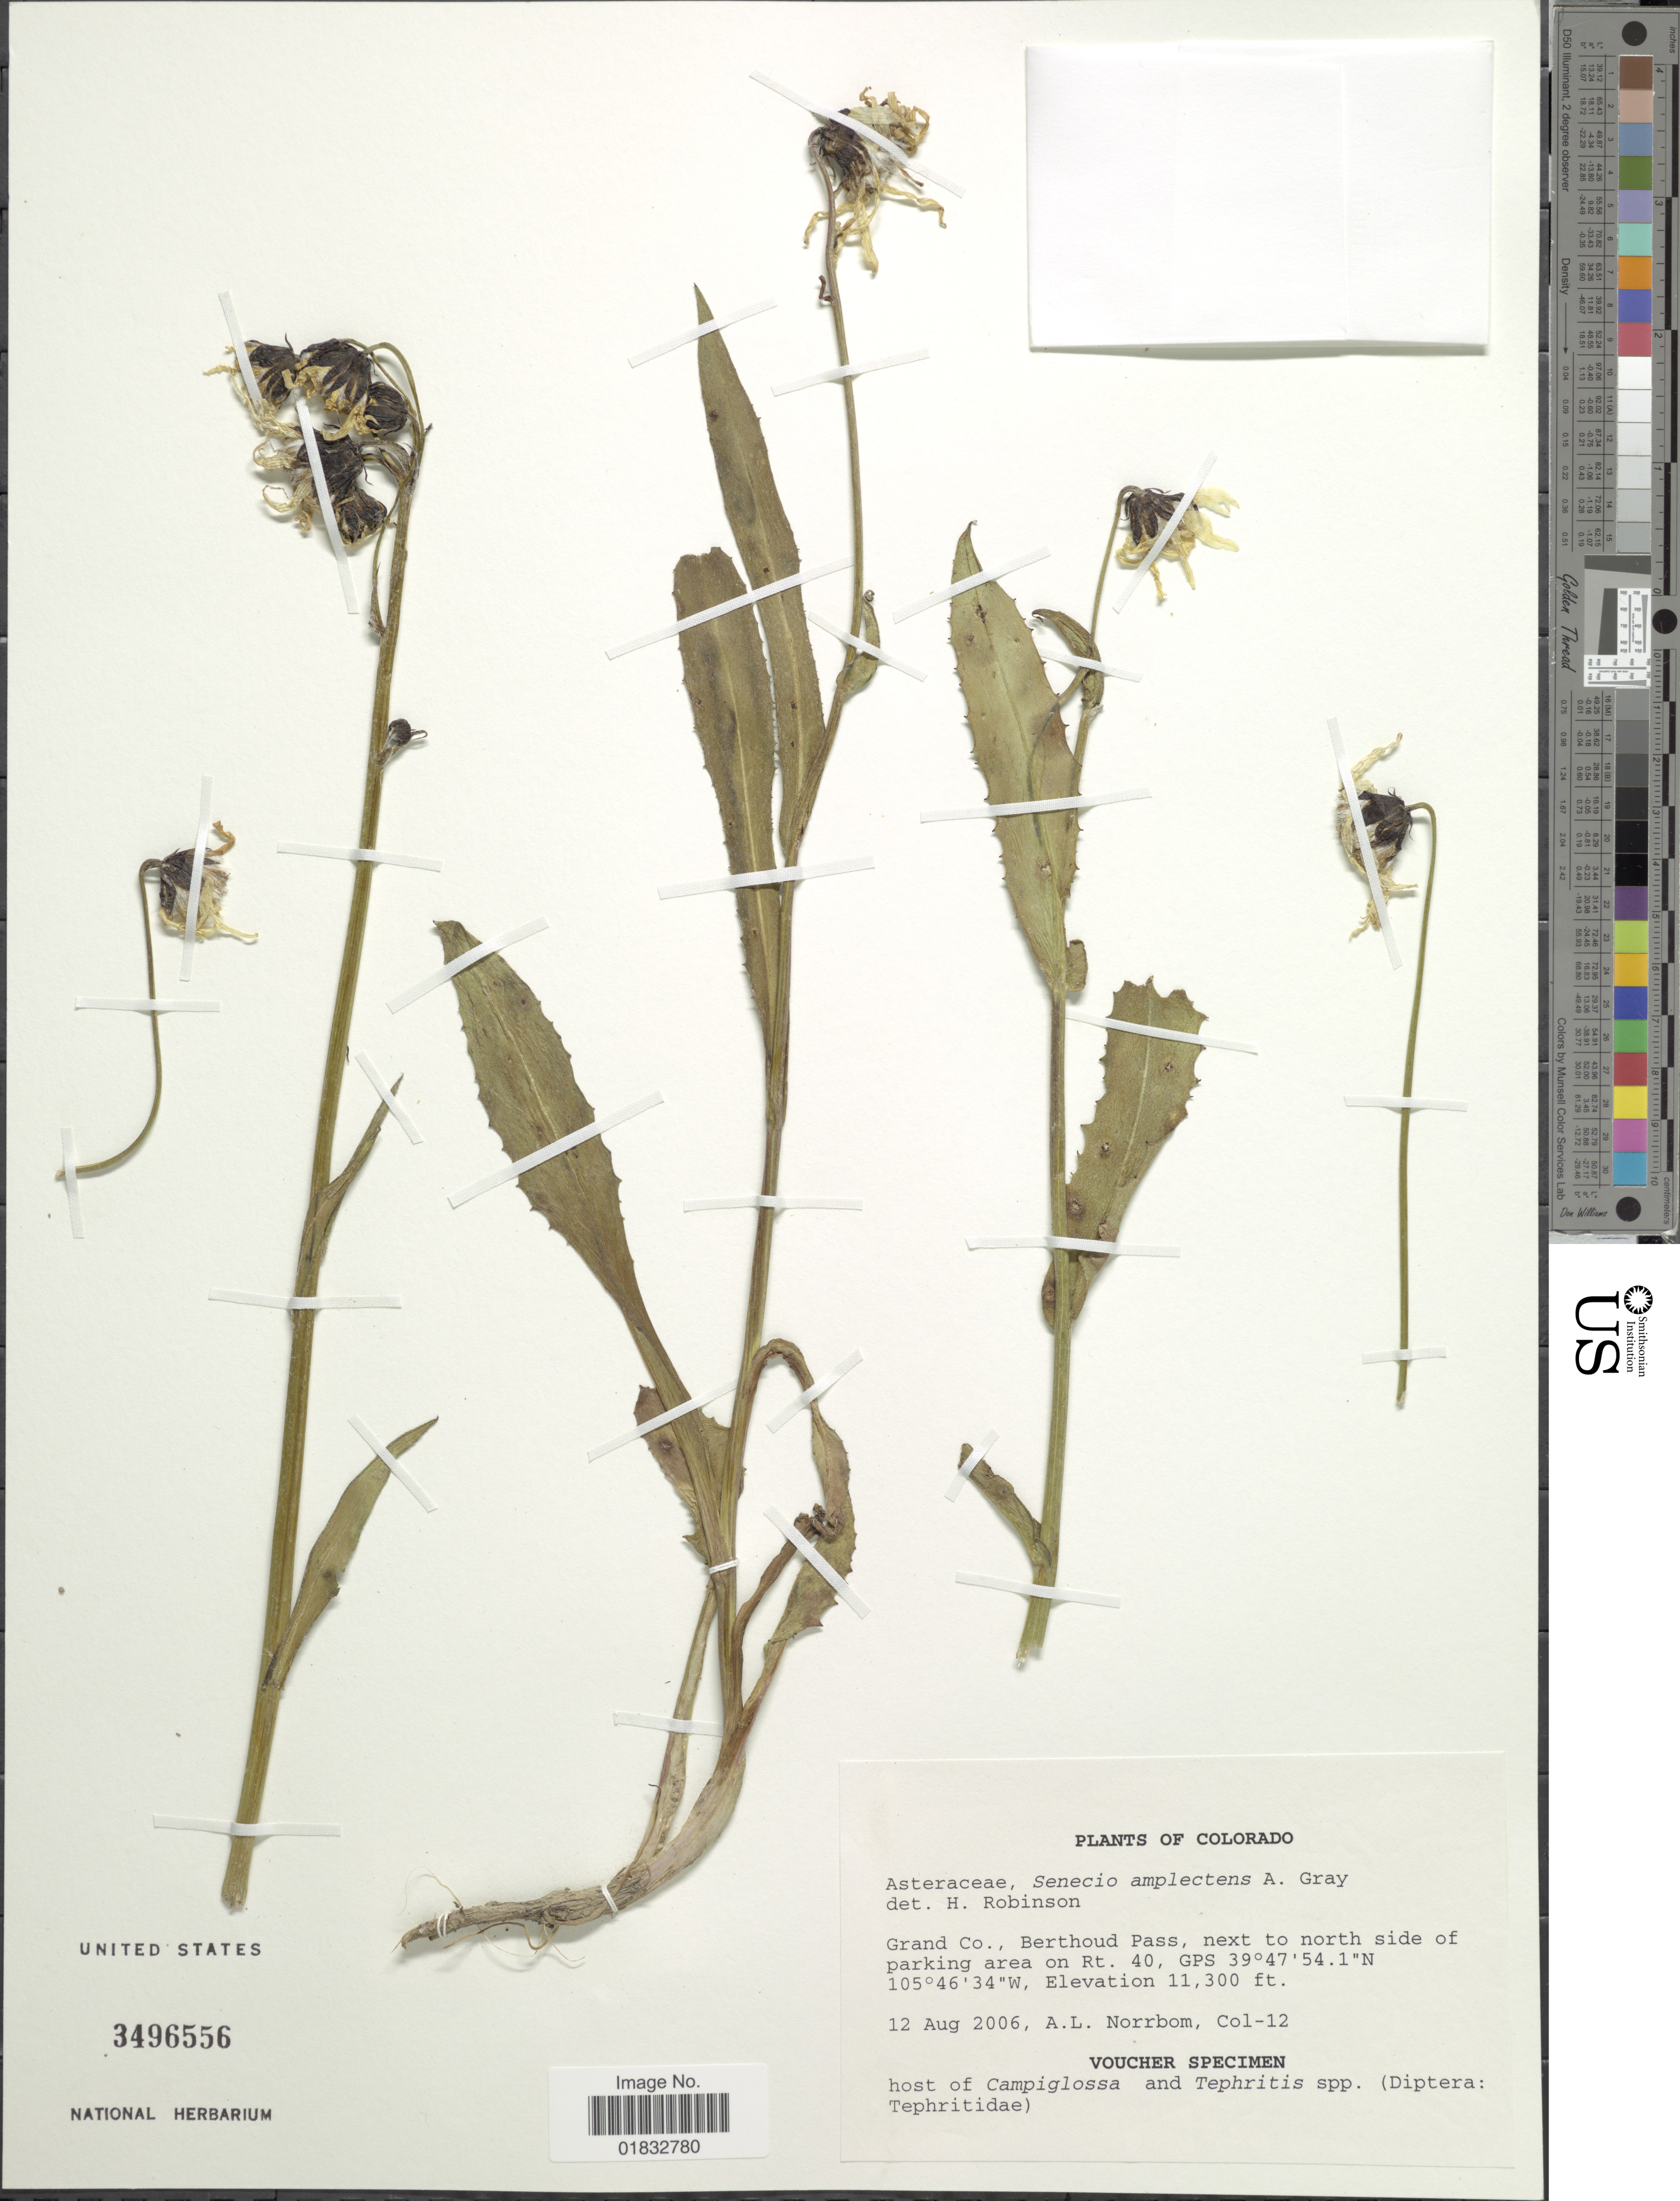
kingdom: Plantae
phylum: Tracheophyta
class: Magnoliopsida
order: Asterales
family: Asteraceae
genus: Senecio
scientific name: Senecio amplectens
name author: A. Gray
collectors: A. L. Norrbom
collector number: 12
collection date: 2006-08-12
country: United States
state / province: Colorado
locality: Grand Co., Berthoud Pass, next to north side of parking area on Rt. 40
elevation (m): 3444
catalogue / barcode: US 3496556